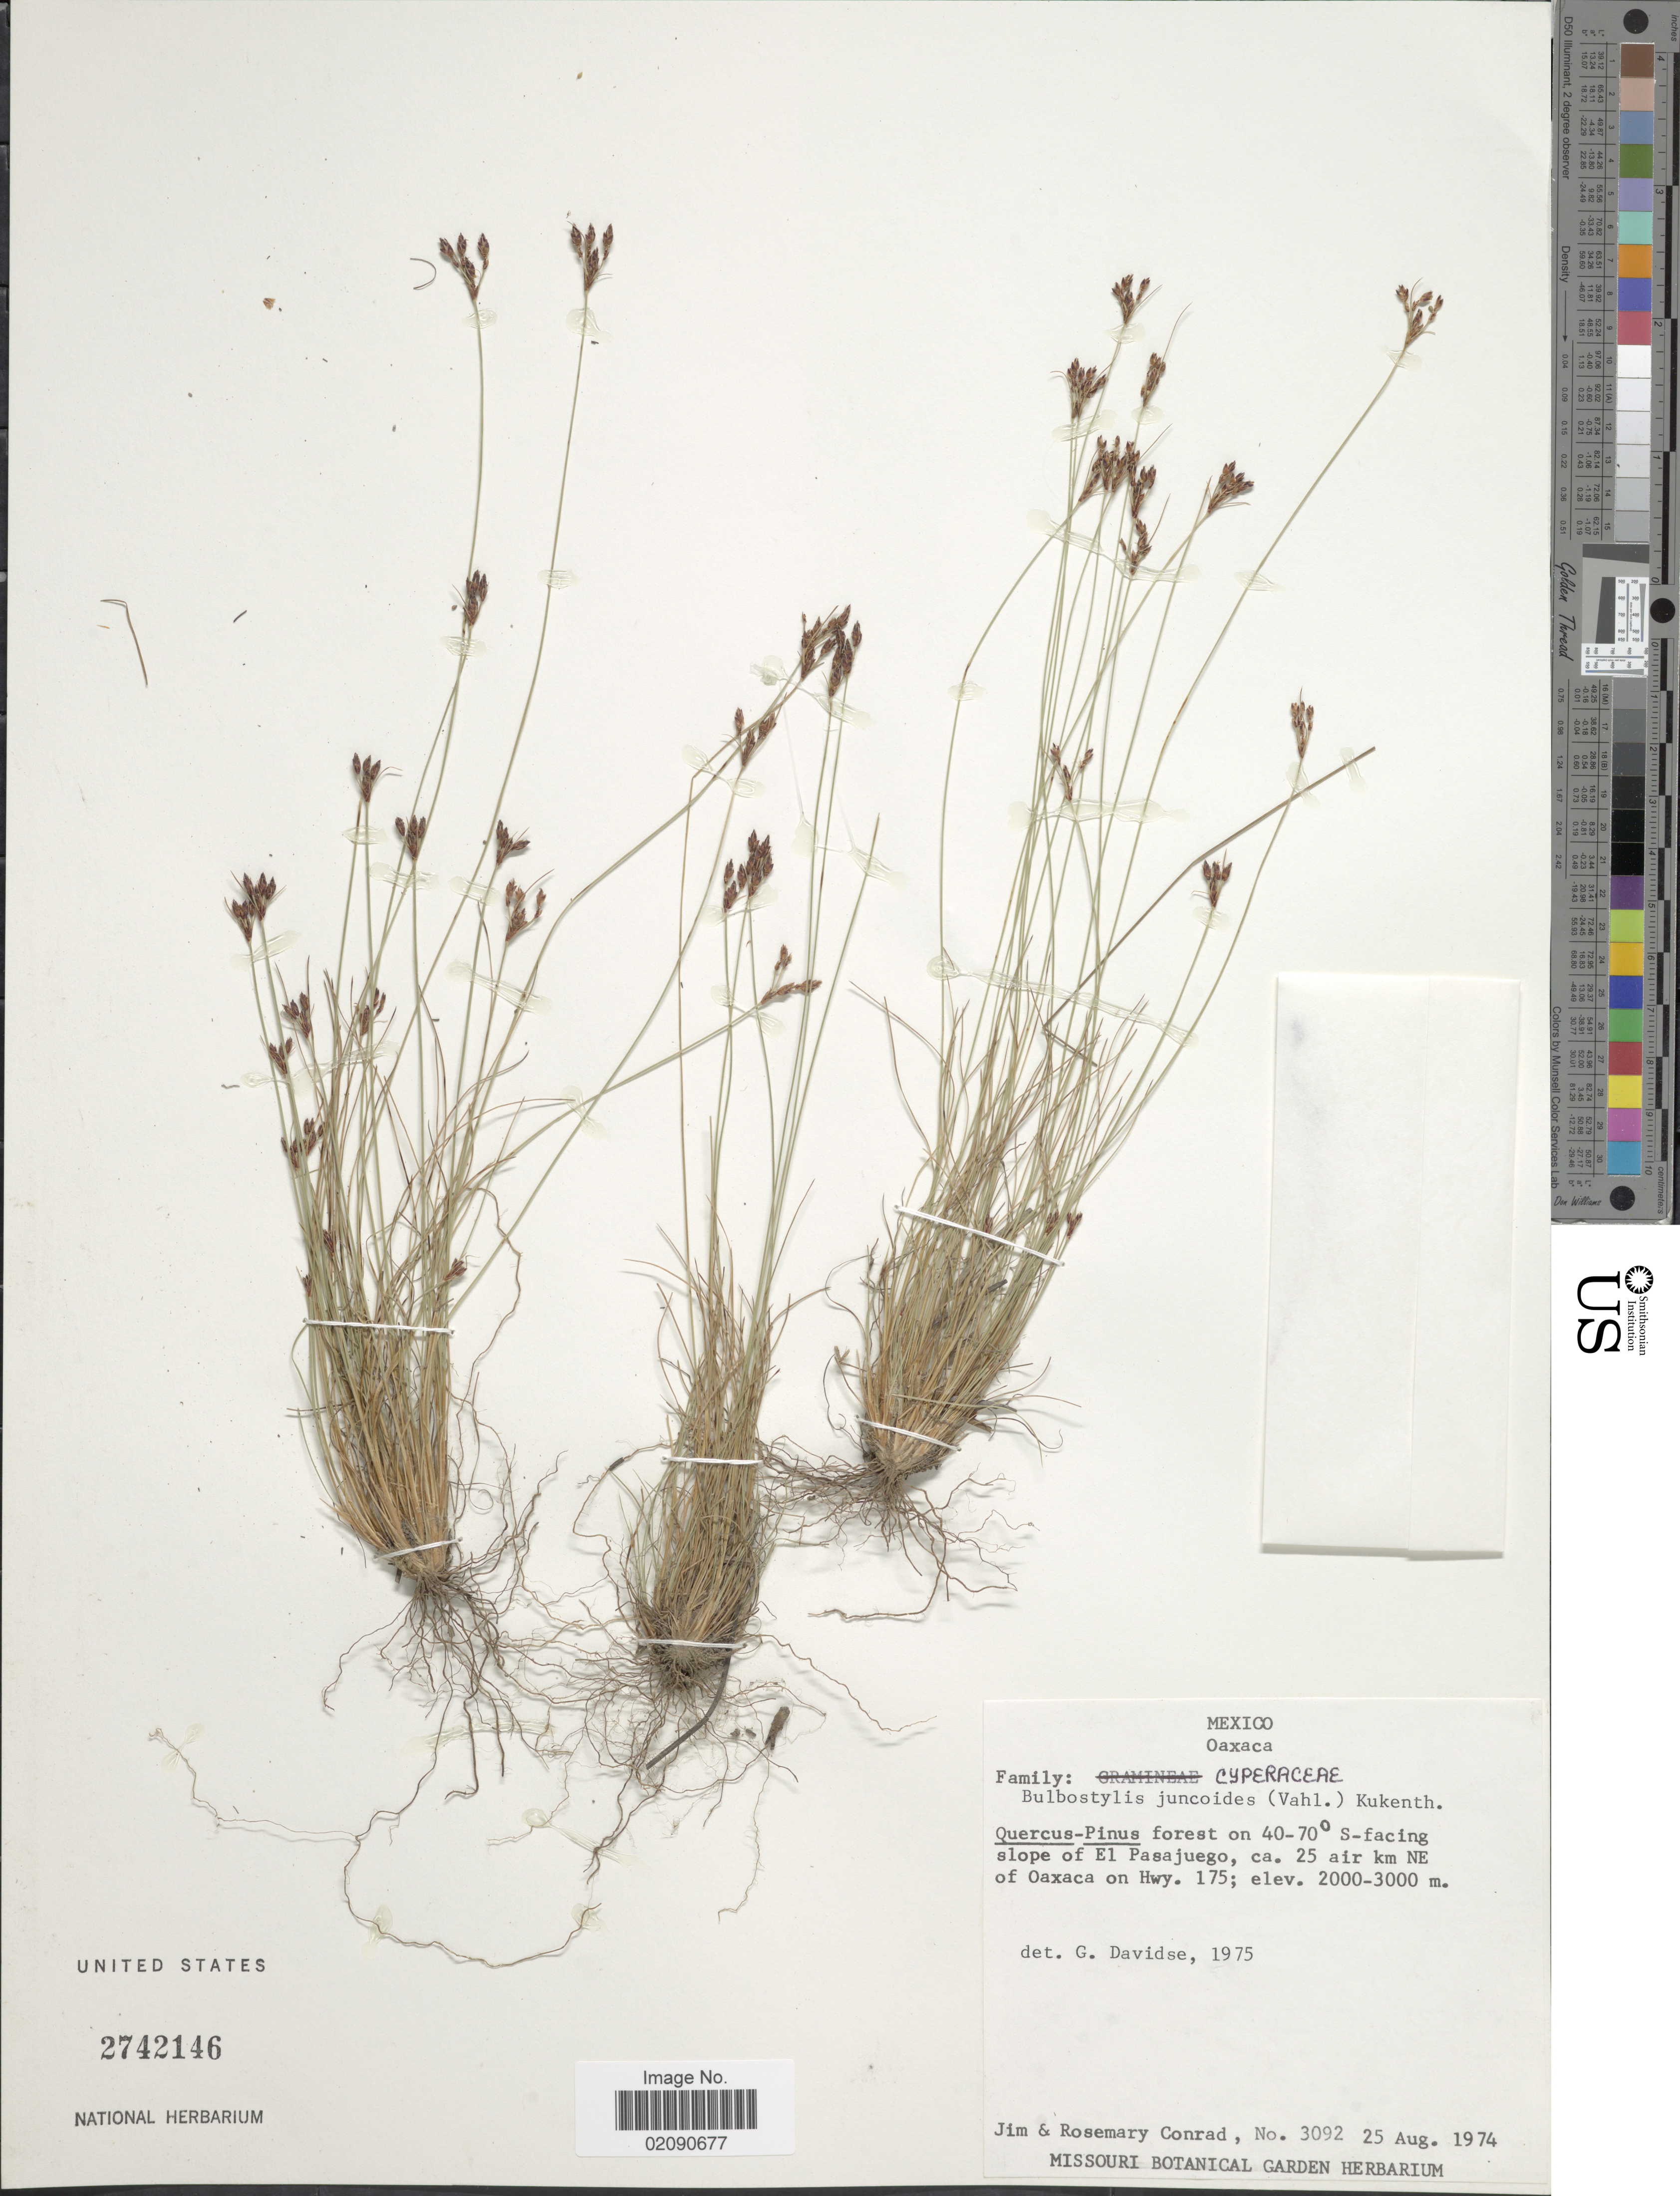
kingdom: Plantae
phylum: Tracheophyta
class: Liliopsida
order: Poales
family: Cyperaceae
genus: Bulbostylis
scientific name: Bulbostylis juncoides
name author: (Vahl) Kük. ex Herter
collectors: J. Conrad & R. Conrad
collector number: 3092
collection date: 1974-08-25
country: Mexico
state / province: Oaxaca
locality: Forest on 40-70° S-facing slope of El Pasajuego, ca. 25 air km NE of Oaxaca on Hwy. 175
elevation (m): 2000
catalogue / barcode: US 2742146